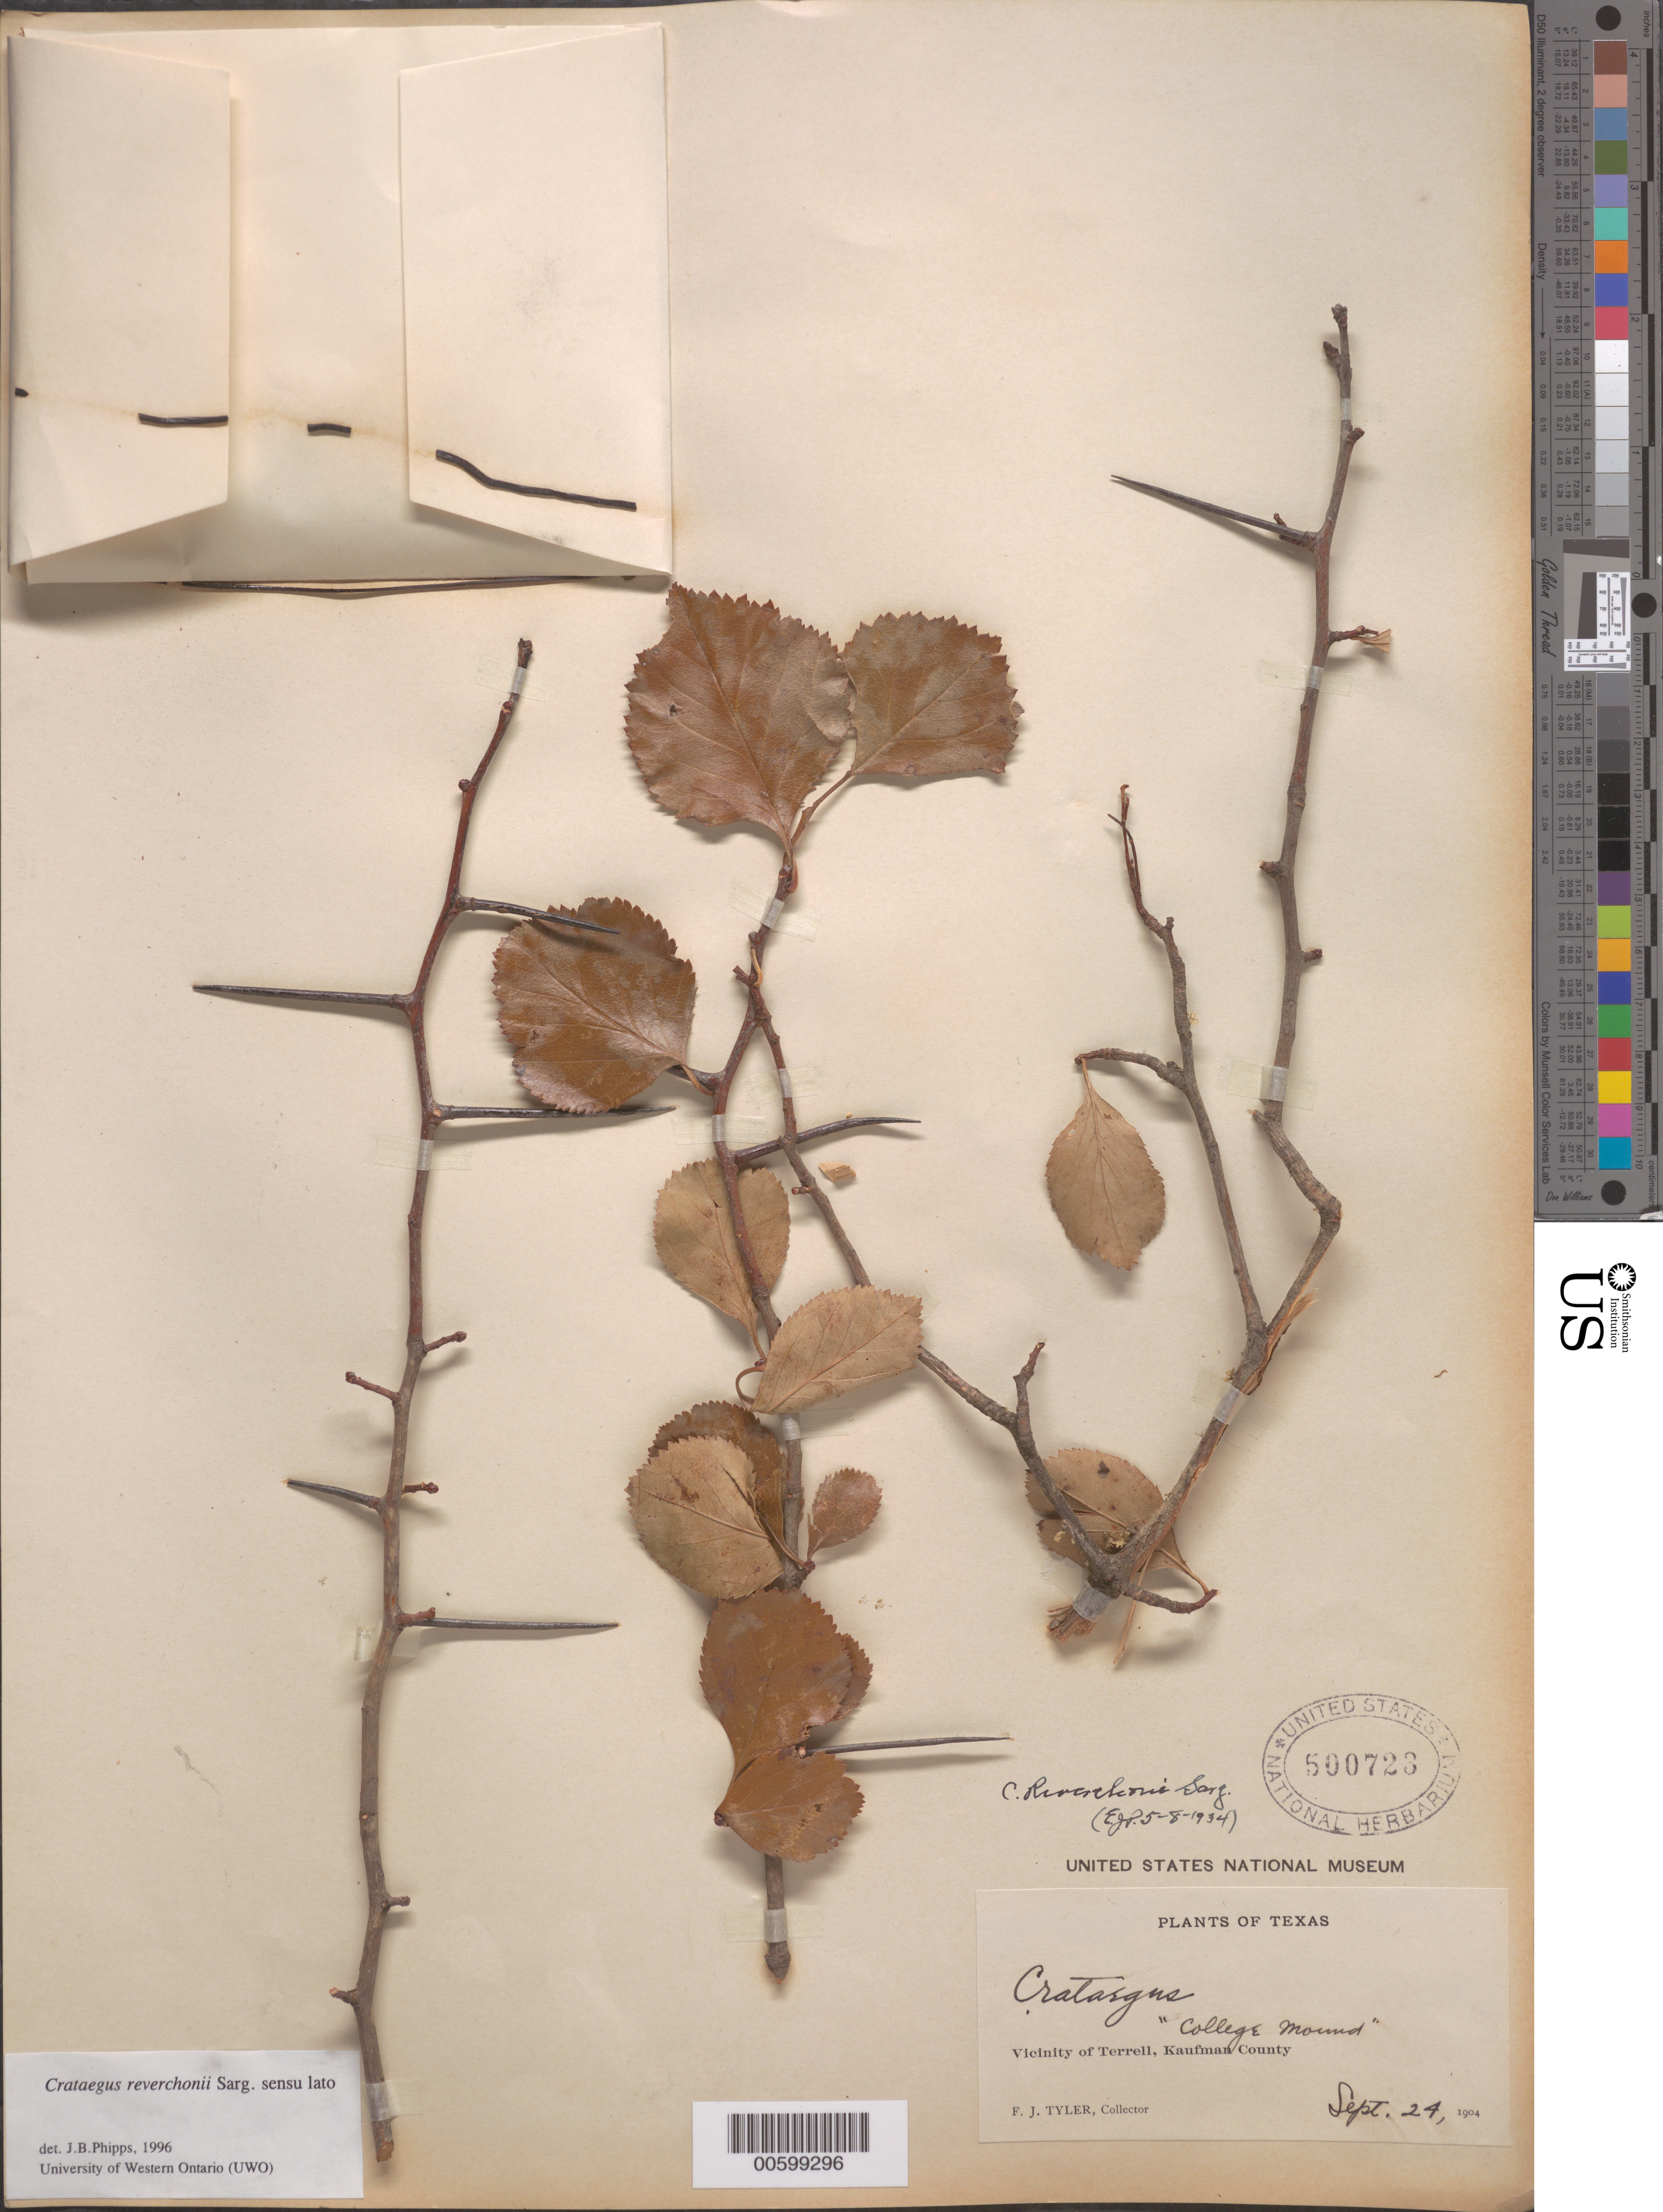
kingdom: Plantae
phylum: Tracheophyta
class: Magnoliopsida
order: Rosales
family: Rosaceae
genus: Crataegus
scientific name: Crataegus reverchonii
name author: Sarg.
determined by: Palmer, E. J.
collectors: F. Tyler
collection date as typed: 24 Sep 1904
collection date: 1904-09-24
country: United States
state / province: Texas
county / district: Kaufman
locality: Vicinity of Terrell, "College Mound"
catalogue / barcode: US 500723